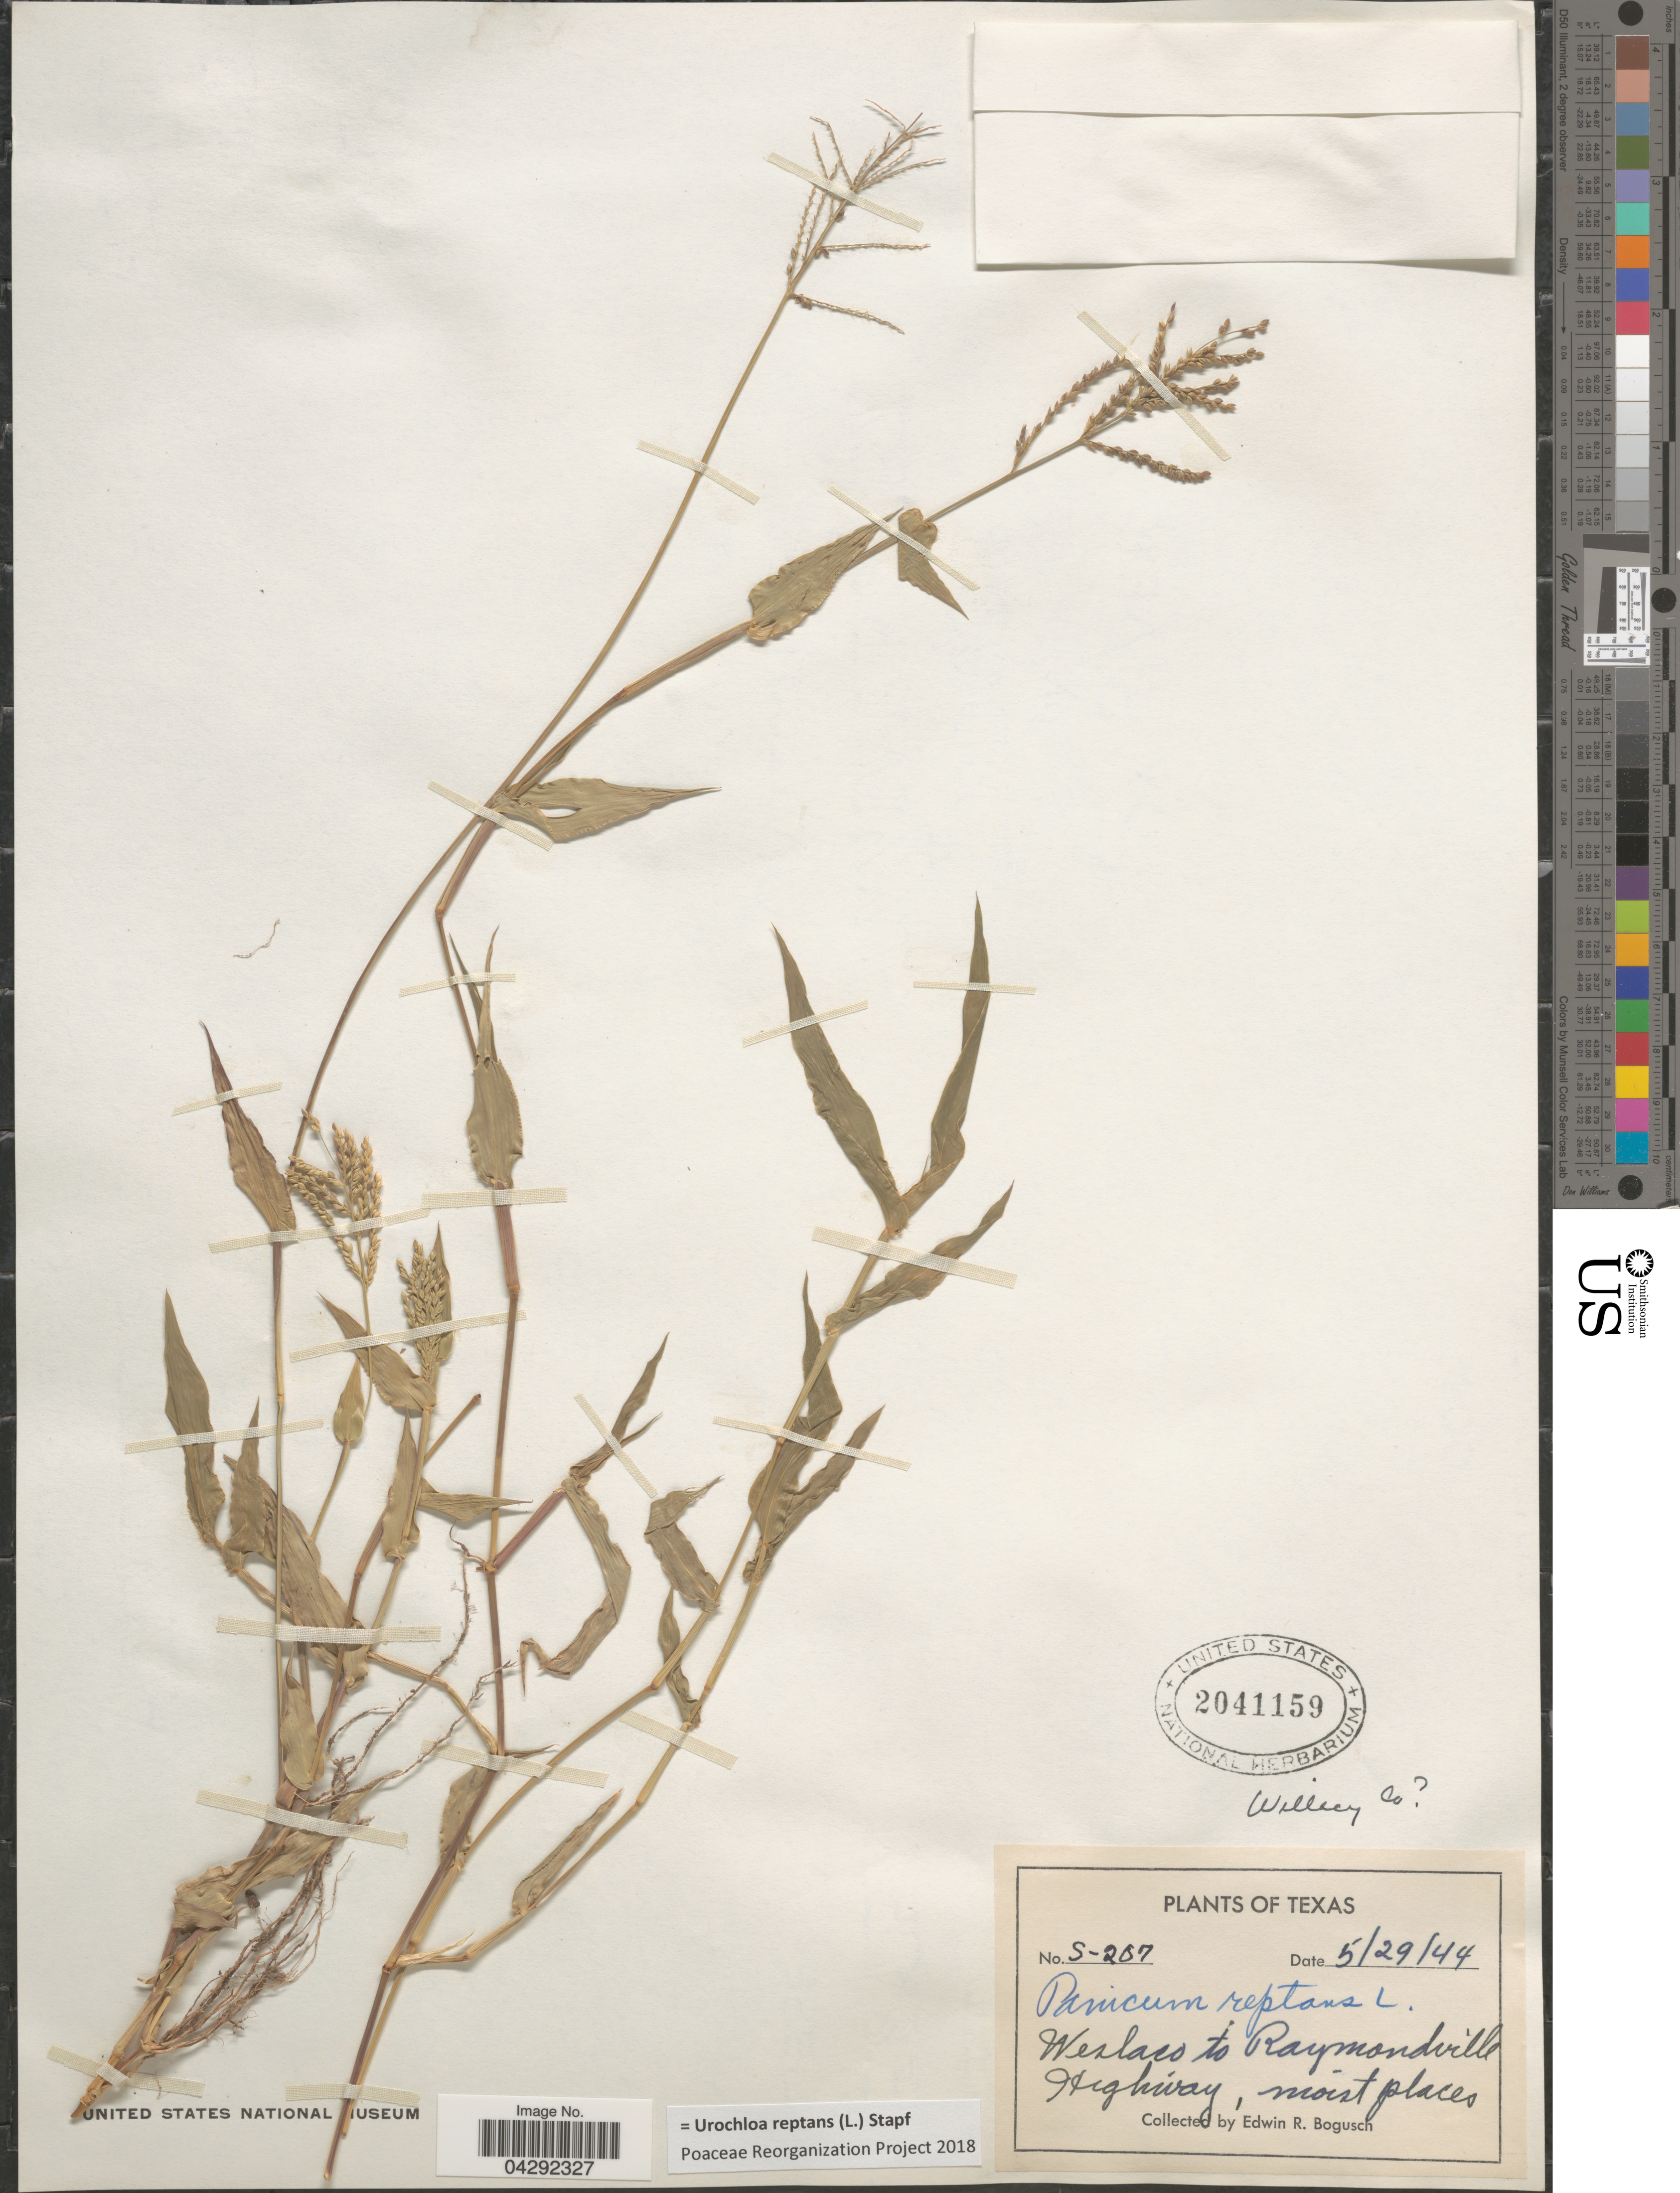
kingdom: Plantae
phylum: Tracheophyta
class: Liliopsida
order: Poales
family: Poaceae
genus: Urochloa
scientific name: Urochloa reptans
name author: (L.) Stapf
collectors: E. Bogusch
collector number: S-207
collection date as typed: Transcribed d/m/y: 29/5/44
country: United States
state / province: Texas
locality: Weslaco to Raymondville Highway. Willacy Co [unsure placement].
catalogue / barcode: US 2041159